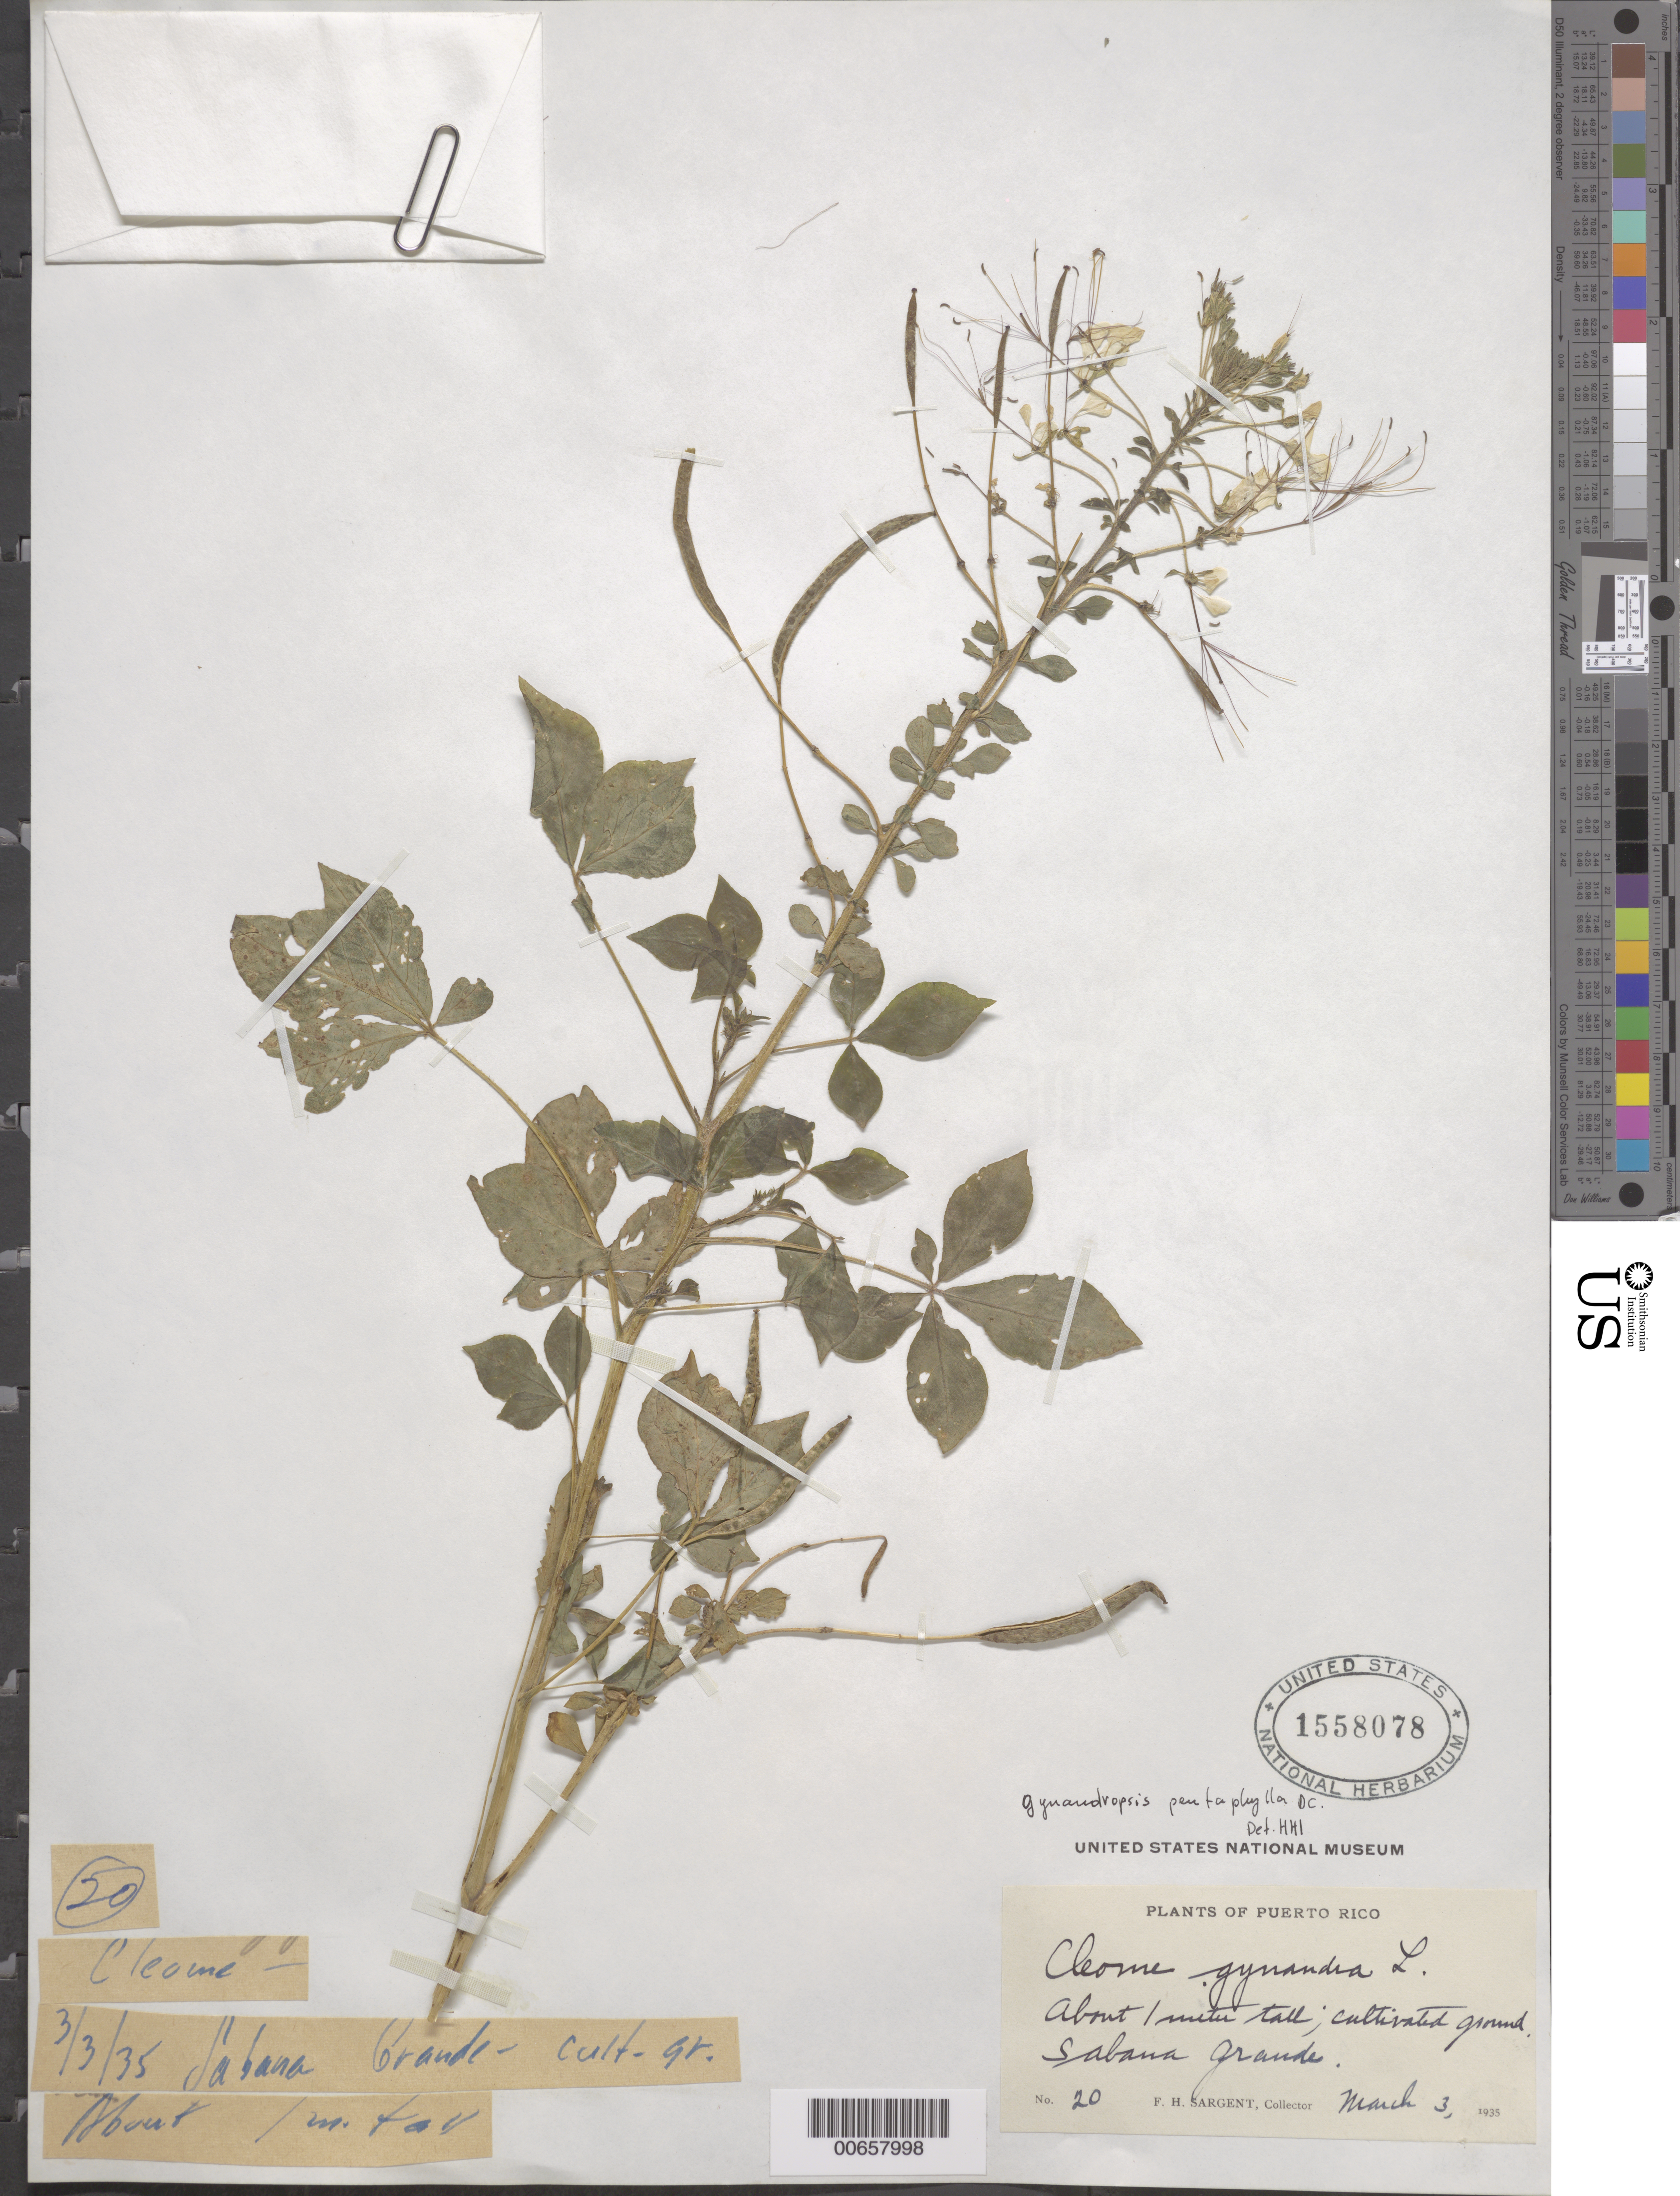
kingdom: Plantae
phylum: Tracheophyta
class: Magnoliopsida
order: Brassicales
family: Cleomaceae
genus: Gynandropsis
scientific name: Gynandropsis gynandra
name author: (L.) Briq.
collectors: F. H. Sargent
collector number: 20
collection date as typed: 03 Mar 1935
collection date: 1935-03-03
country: Puerto Rico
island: Greater Antilles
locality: Sabana Grande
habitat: Cultivated ground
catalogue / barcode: US 1558078